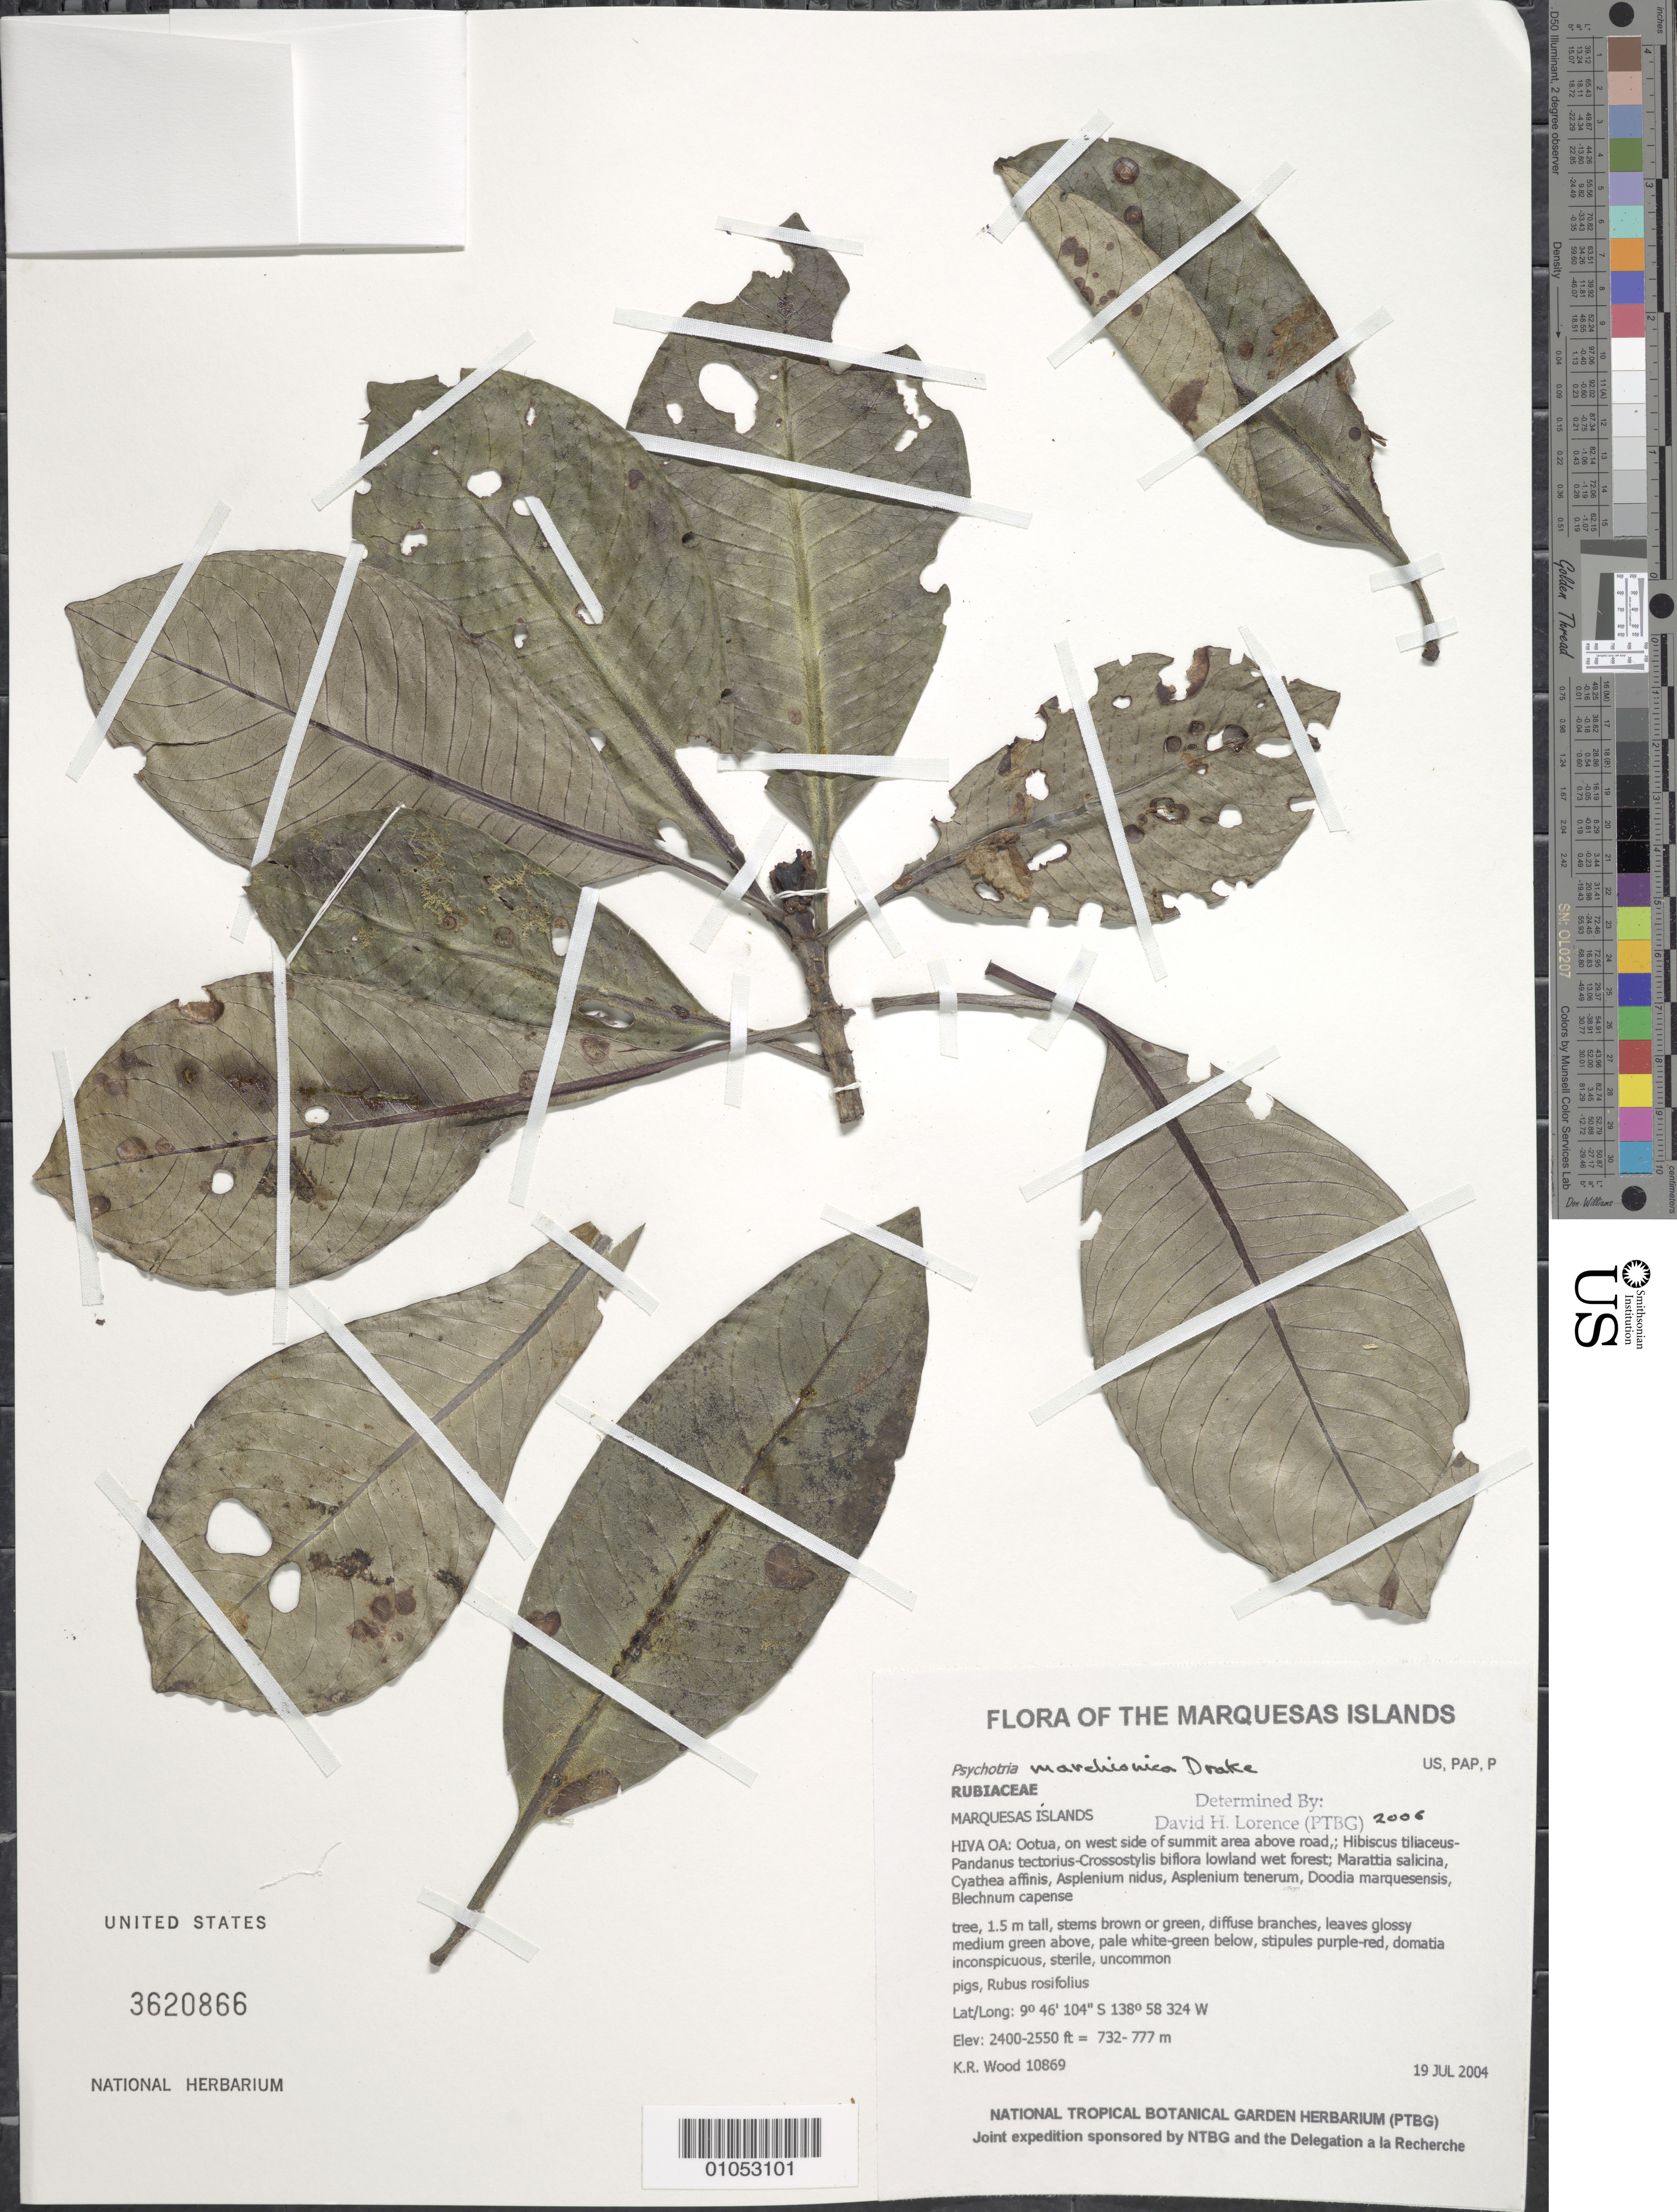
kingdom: Plantae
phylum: Tracheophyta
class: Magnoliopsida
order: Gentianales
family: Rubiaceae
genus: Psychotria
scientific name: Psychotria marchionica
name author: Drake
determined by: Lorence, David H., (PTBG), National Tropical Botanical Garden (UNITED STATES)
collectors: K. R. Wood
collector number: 10869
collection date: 2004-07-19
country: French Polynesia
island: Hiva Oa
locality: Ootua, on west side of summit area above road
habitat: Hibiscus tiliaceus - Pandanus tectorius - Crossostylis biflora lowland wet forest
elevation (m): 732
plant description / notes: Pigs, Rubus rosifolius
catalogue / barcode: US 3620866